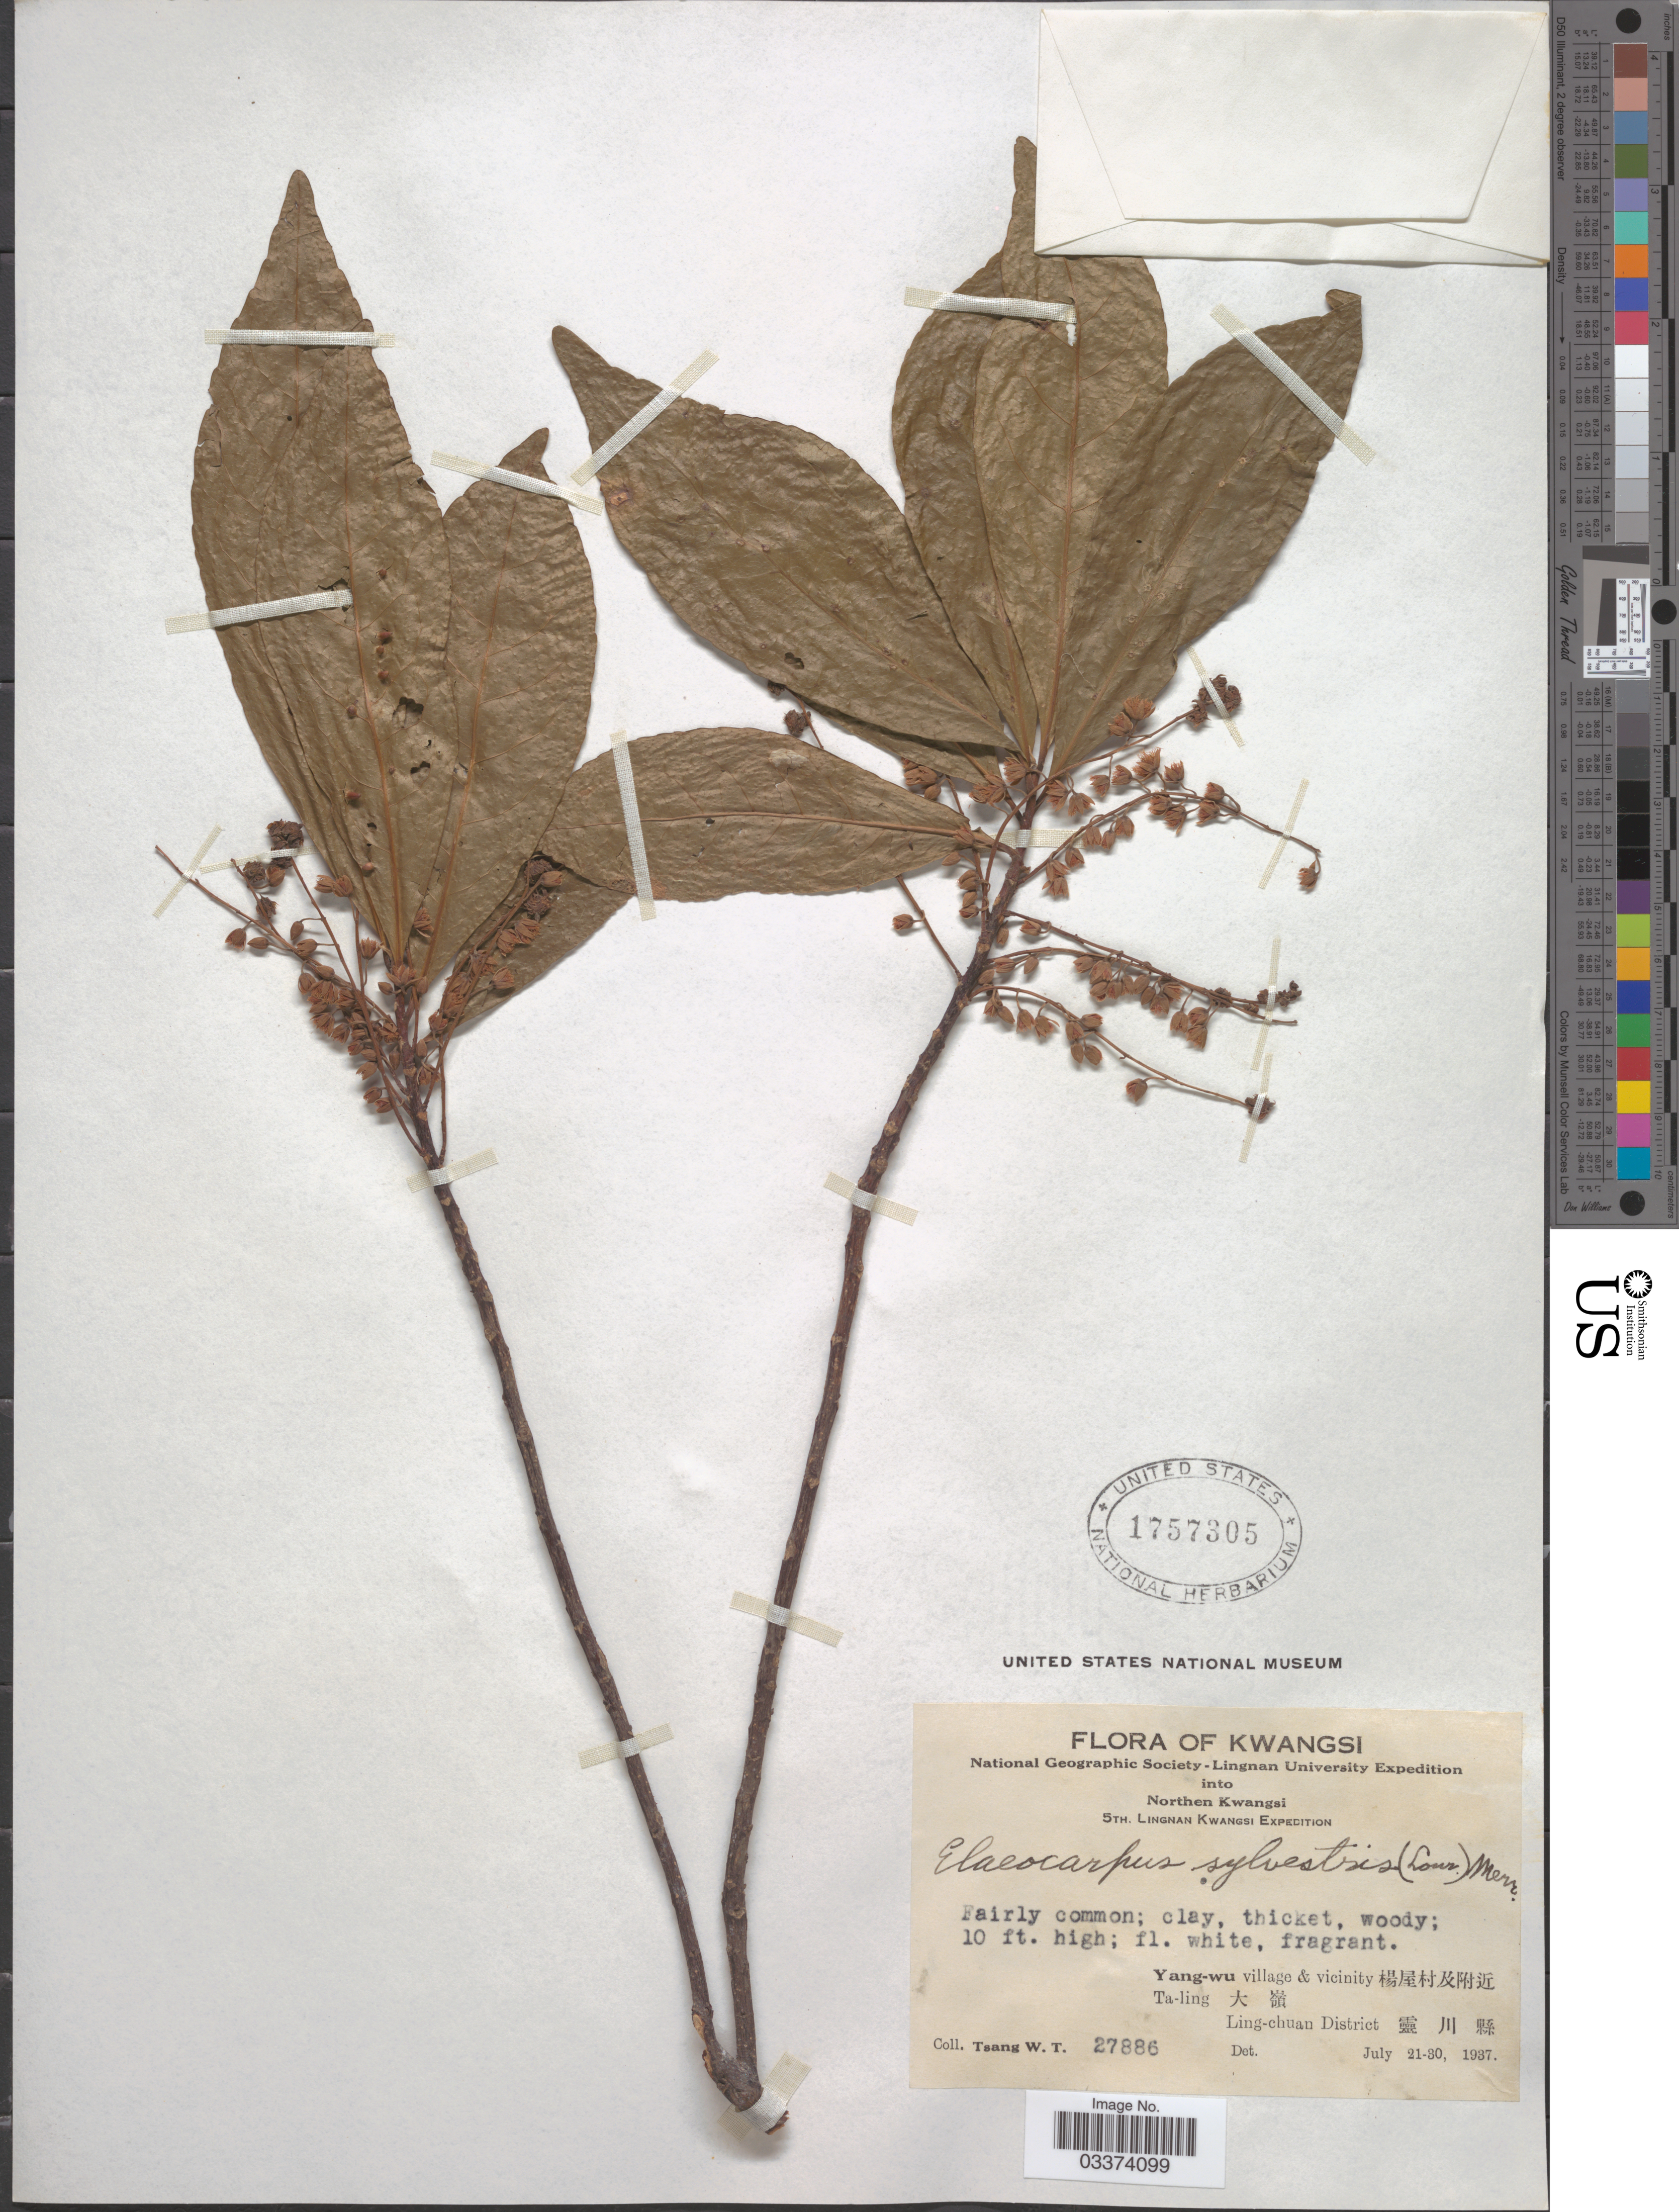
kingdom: Plantae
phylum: Tracheophyta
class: Magnoliopsida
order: Oxalidales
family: Elaeocarpaceae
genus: Elaeocarpus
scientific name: Elaeocarpus sylvestris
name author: (Lour.) Poir.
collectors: W. T. Tsang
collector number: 27886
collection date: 1937-07-21/1937-07-30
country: China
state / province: Guangxi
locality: Yang-wu village & vicinity Ta-ling Ling-chuan District .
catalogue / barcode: US 1757305